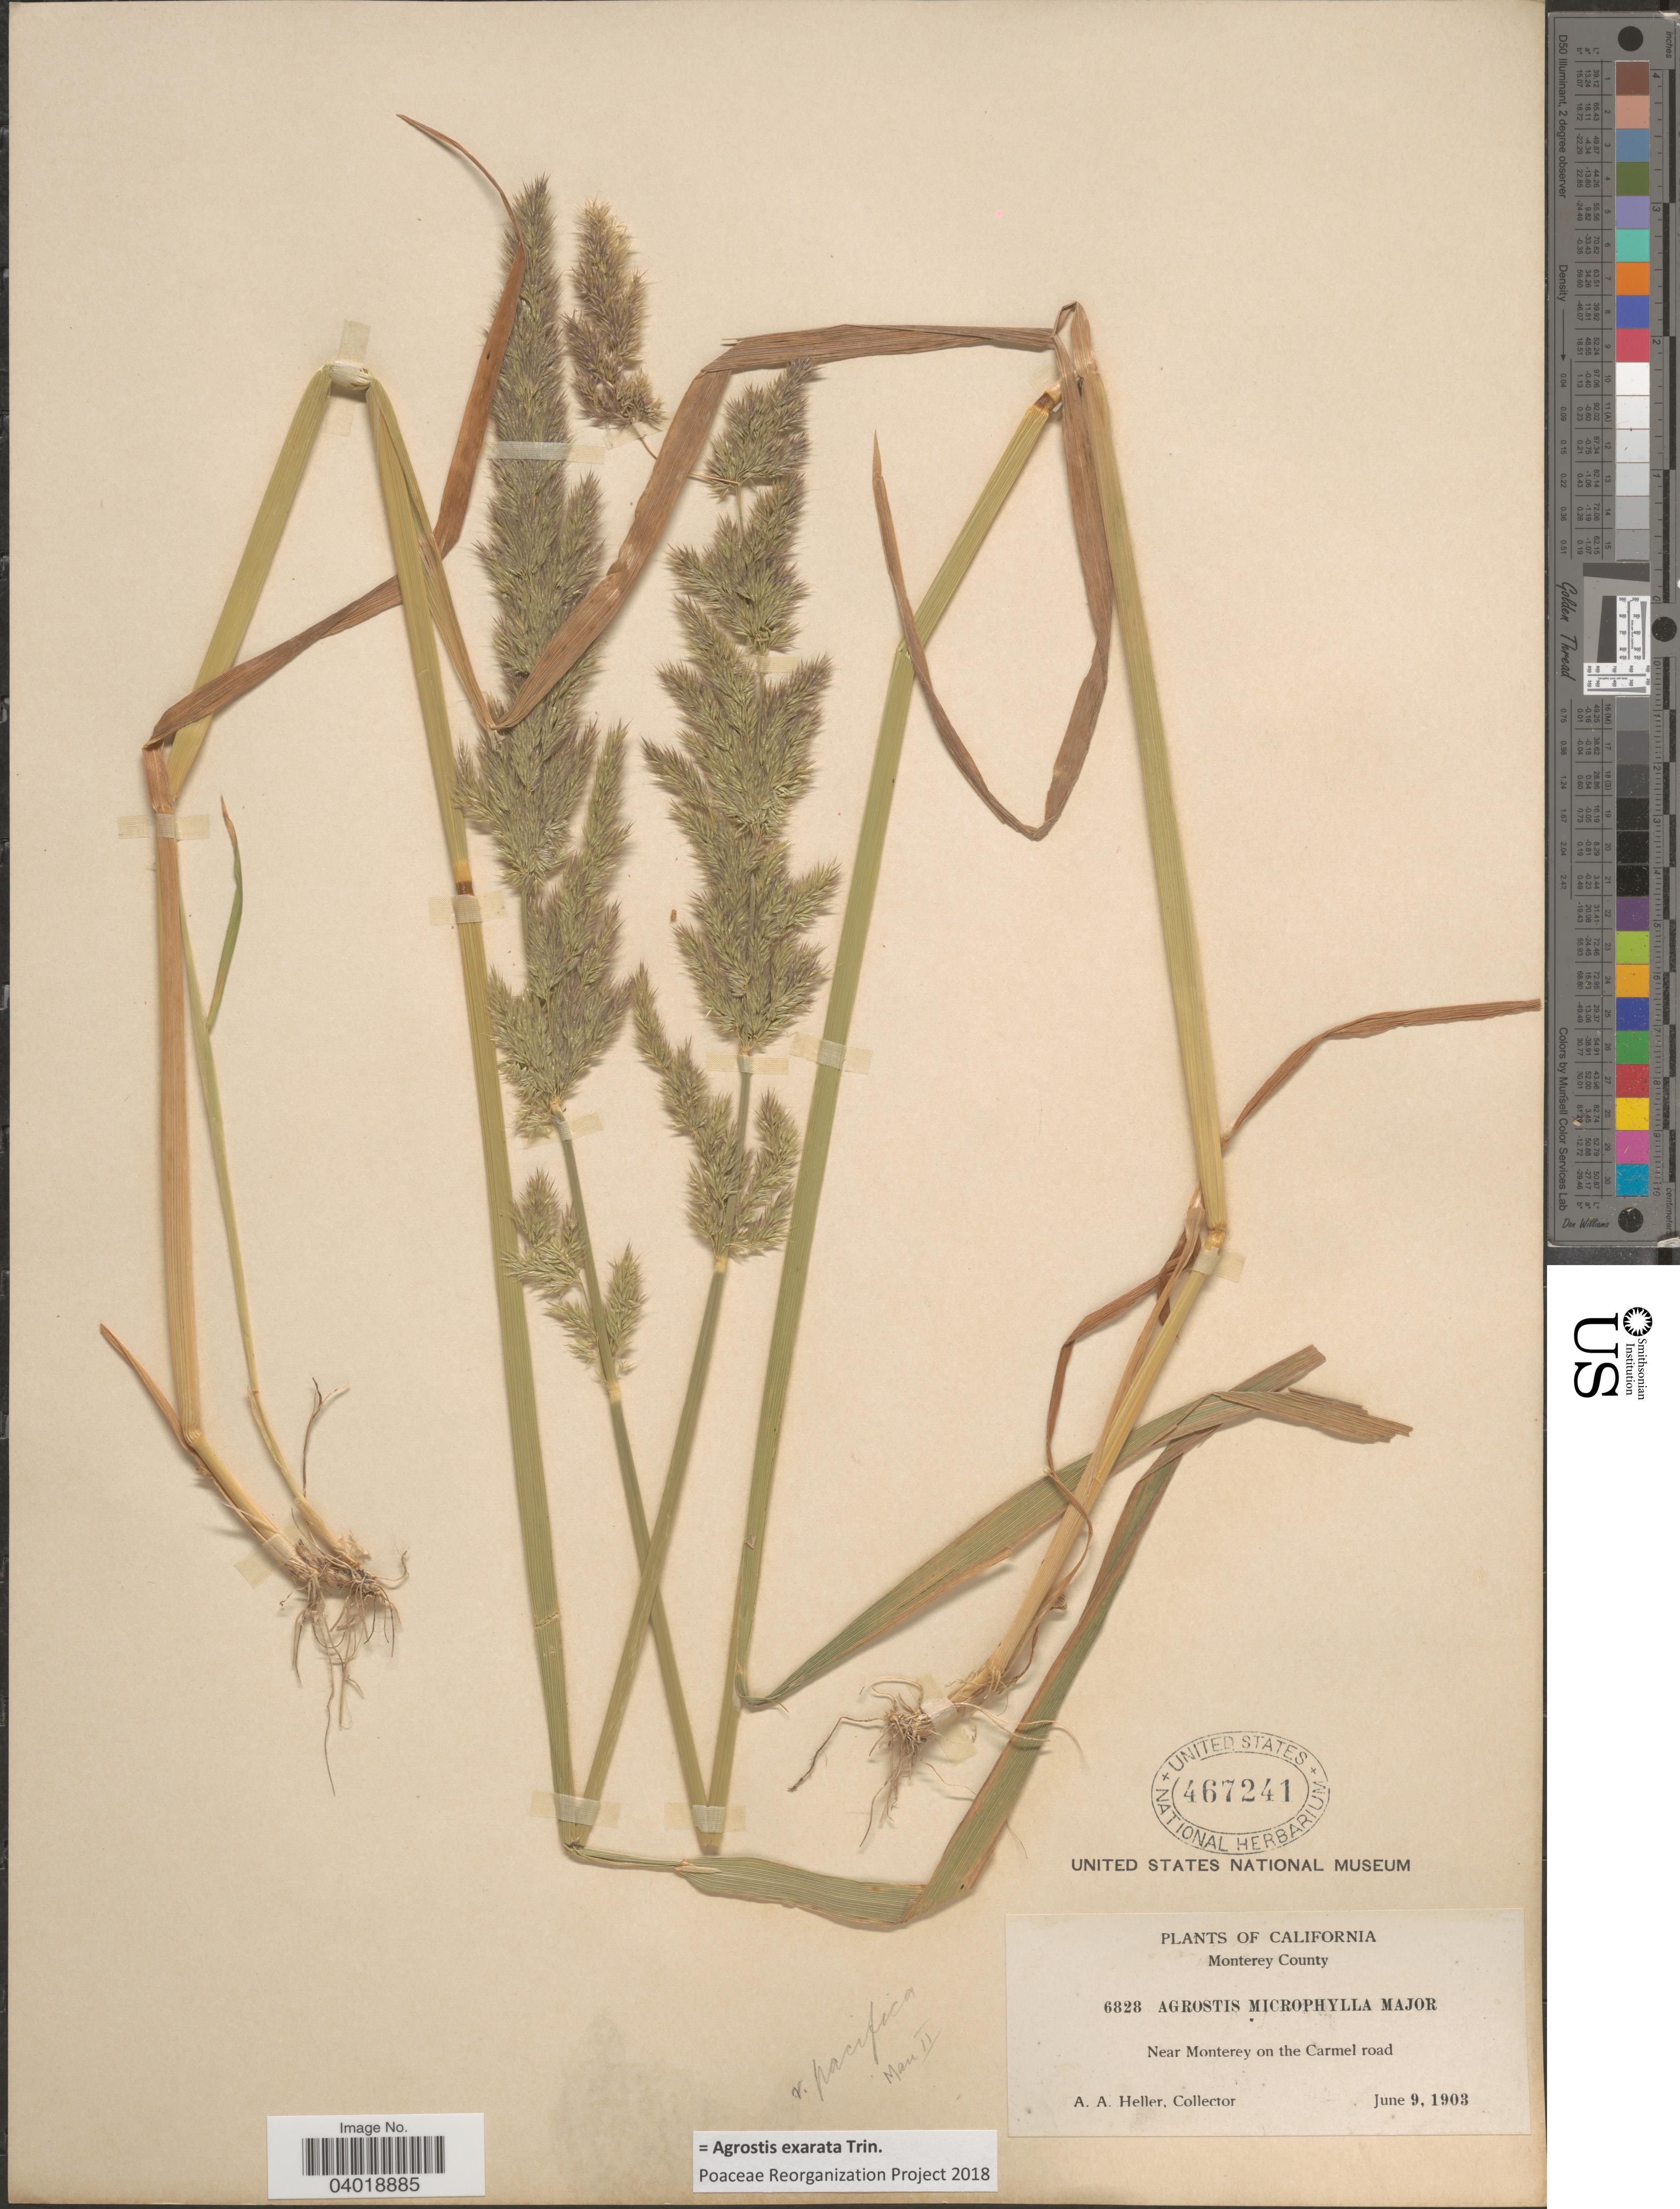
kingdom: Plantae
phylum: Tracheophyta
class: Liliopsida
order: Poales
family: Poaceae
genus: Agrostis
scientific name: Agrostis exarata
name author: Trin.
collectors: A. A. Heller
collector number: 6828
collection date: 1903-06-09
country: United States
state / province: California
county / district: Monterey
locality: Monterey County. Near Monterey on the Carmel road.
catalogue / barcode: US 467241